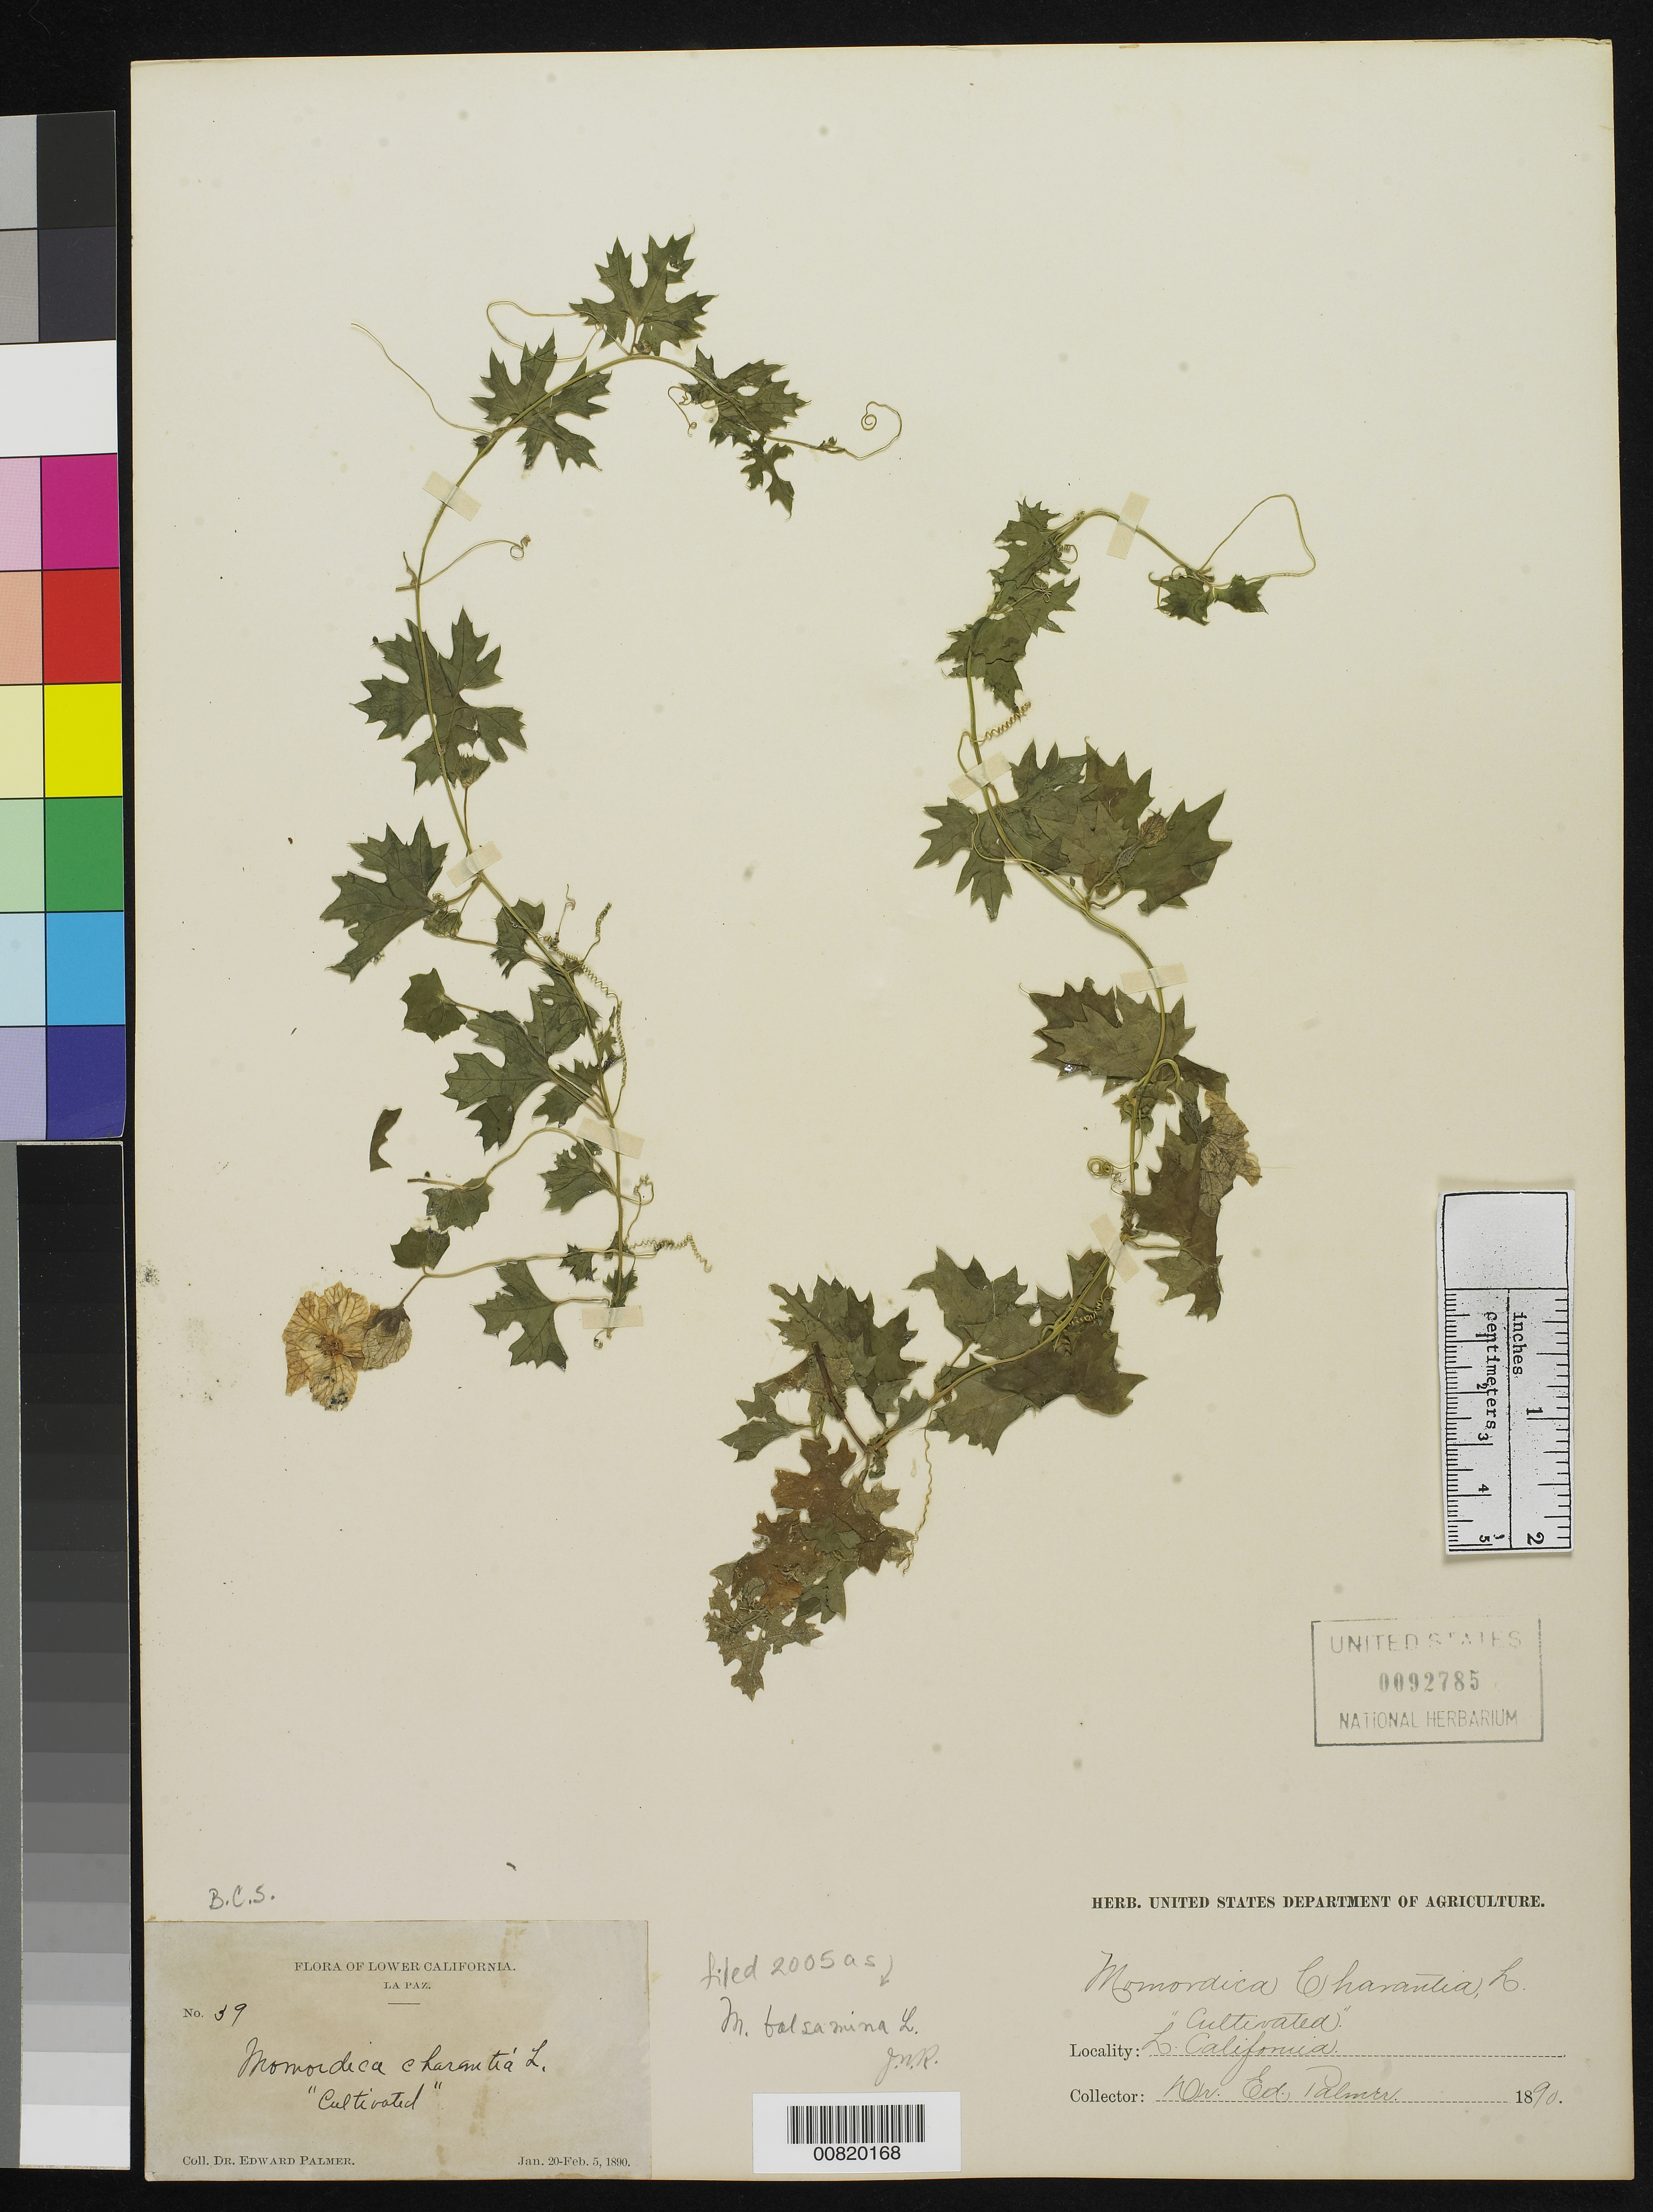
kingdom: Plantae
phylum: Tracheophyta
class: Magnoliopsida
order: Cucurbitales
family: Cucurbitaceae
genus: Momordica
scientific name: Momordica charantia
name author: L.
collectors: E. Palmer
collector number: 39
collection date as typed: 20 Jan 1890 to 05 Feb 1890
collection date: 1890-01-20/1890-02-05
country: Mexico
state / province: Baja California Sur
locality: La Paz, Baja California Sur.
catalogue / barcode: US 92785